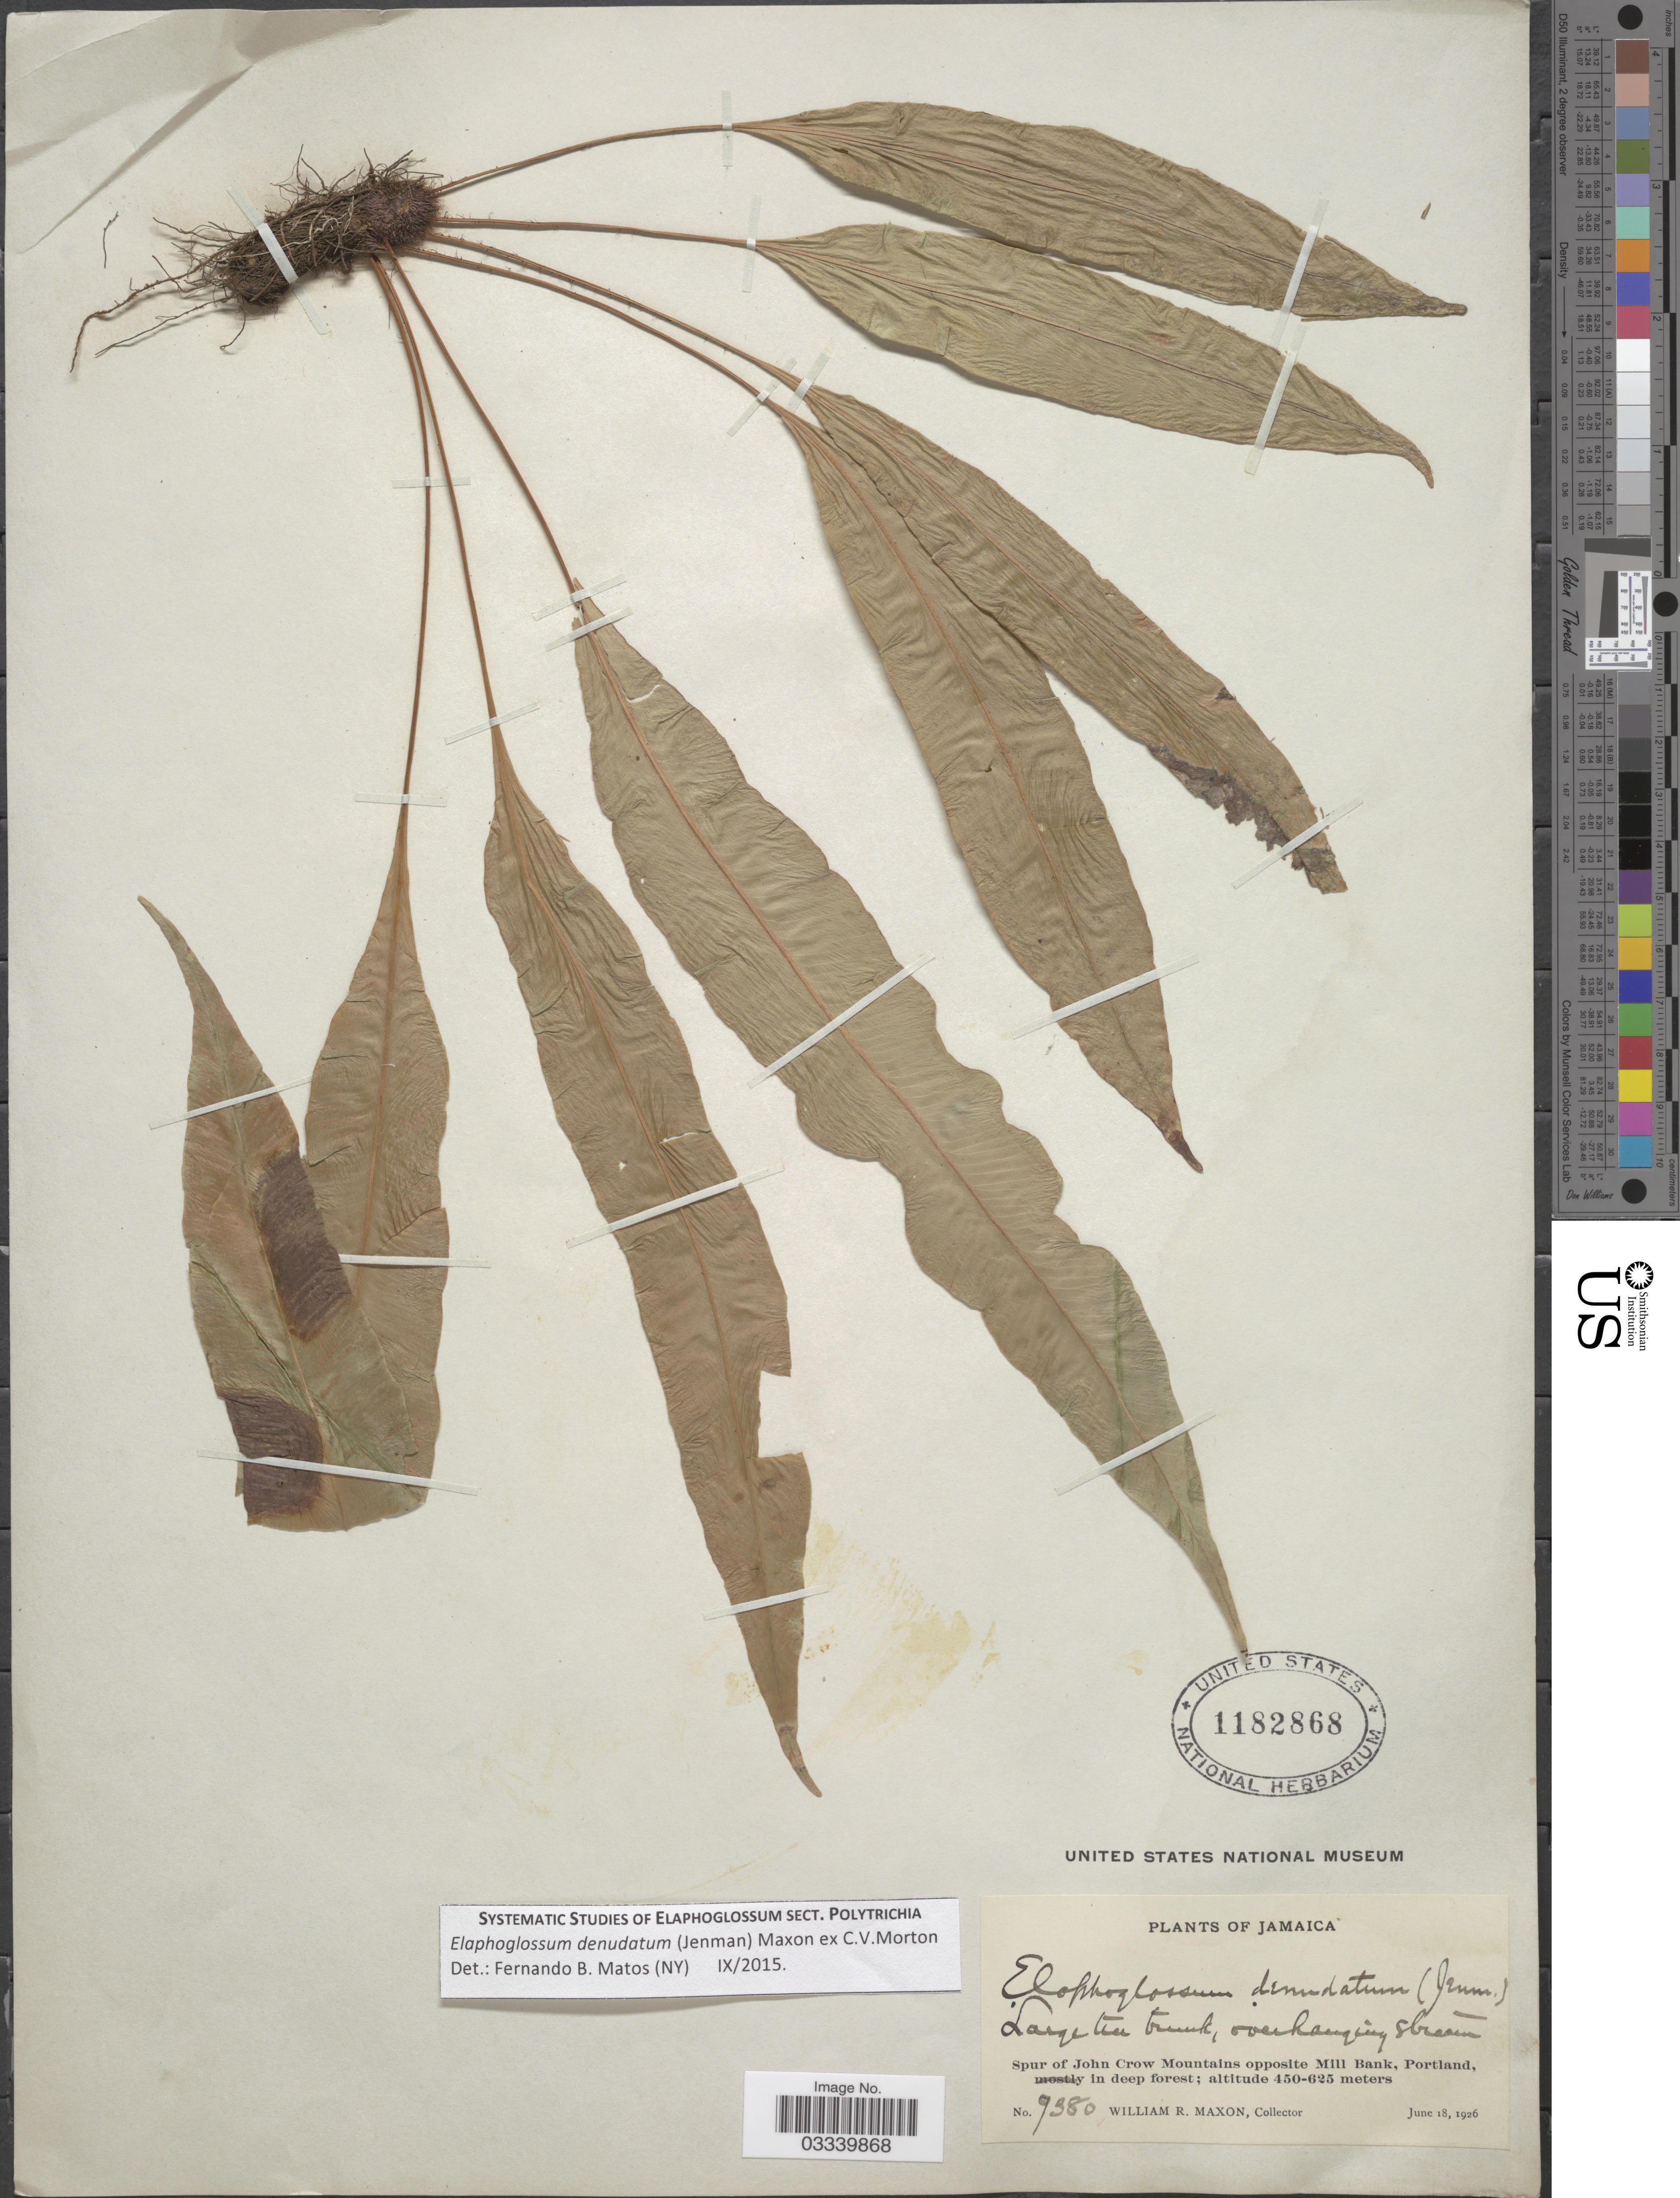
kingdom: Plantae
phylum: Tracheophyta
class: Polypodiopsida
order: Polypodiales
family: Dryopteridaceae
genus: Elaphoglossum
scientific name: Elaphoglossum denudatum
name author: (Jenman) Maxon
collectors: W. R. Maxon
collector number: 9580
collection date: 1926-06-18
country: Jamaica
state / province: Portland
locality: Spur of John Crow Mountains opposite Mill Bank.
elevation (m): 450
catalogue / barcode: US 1182868